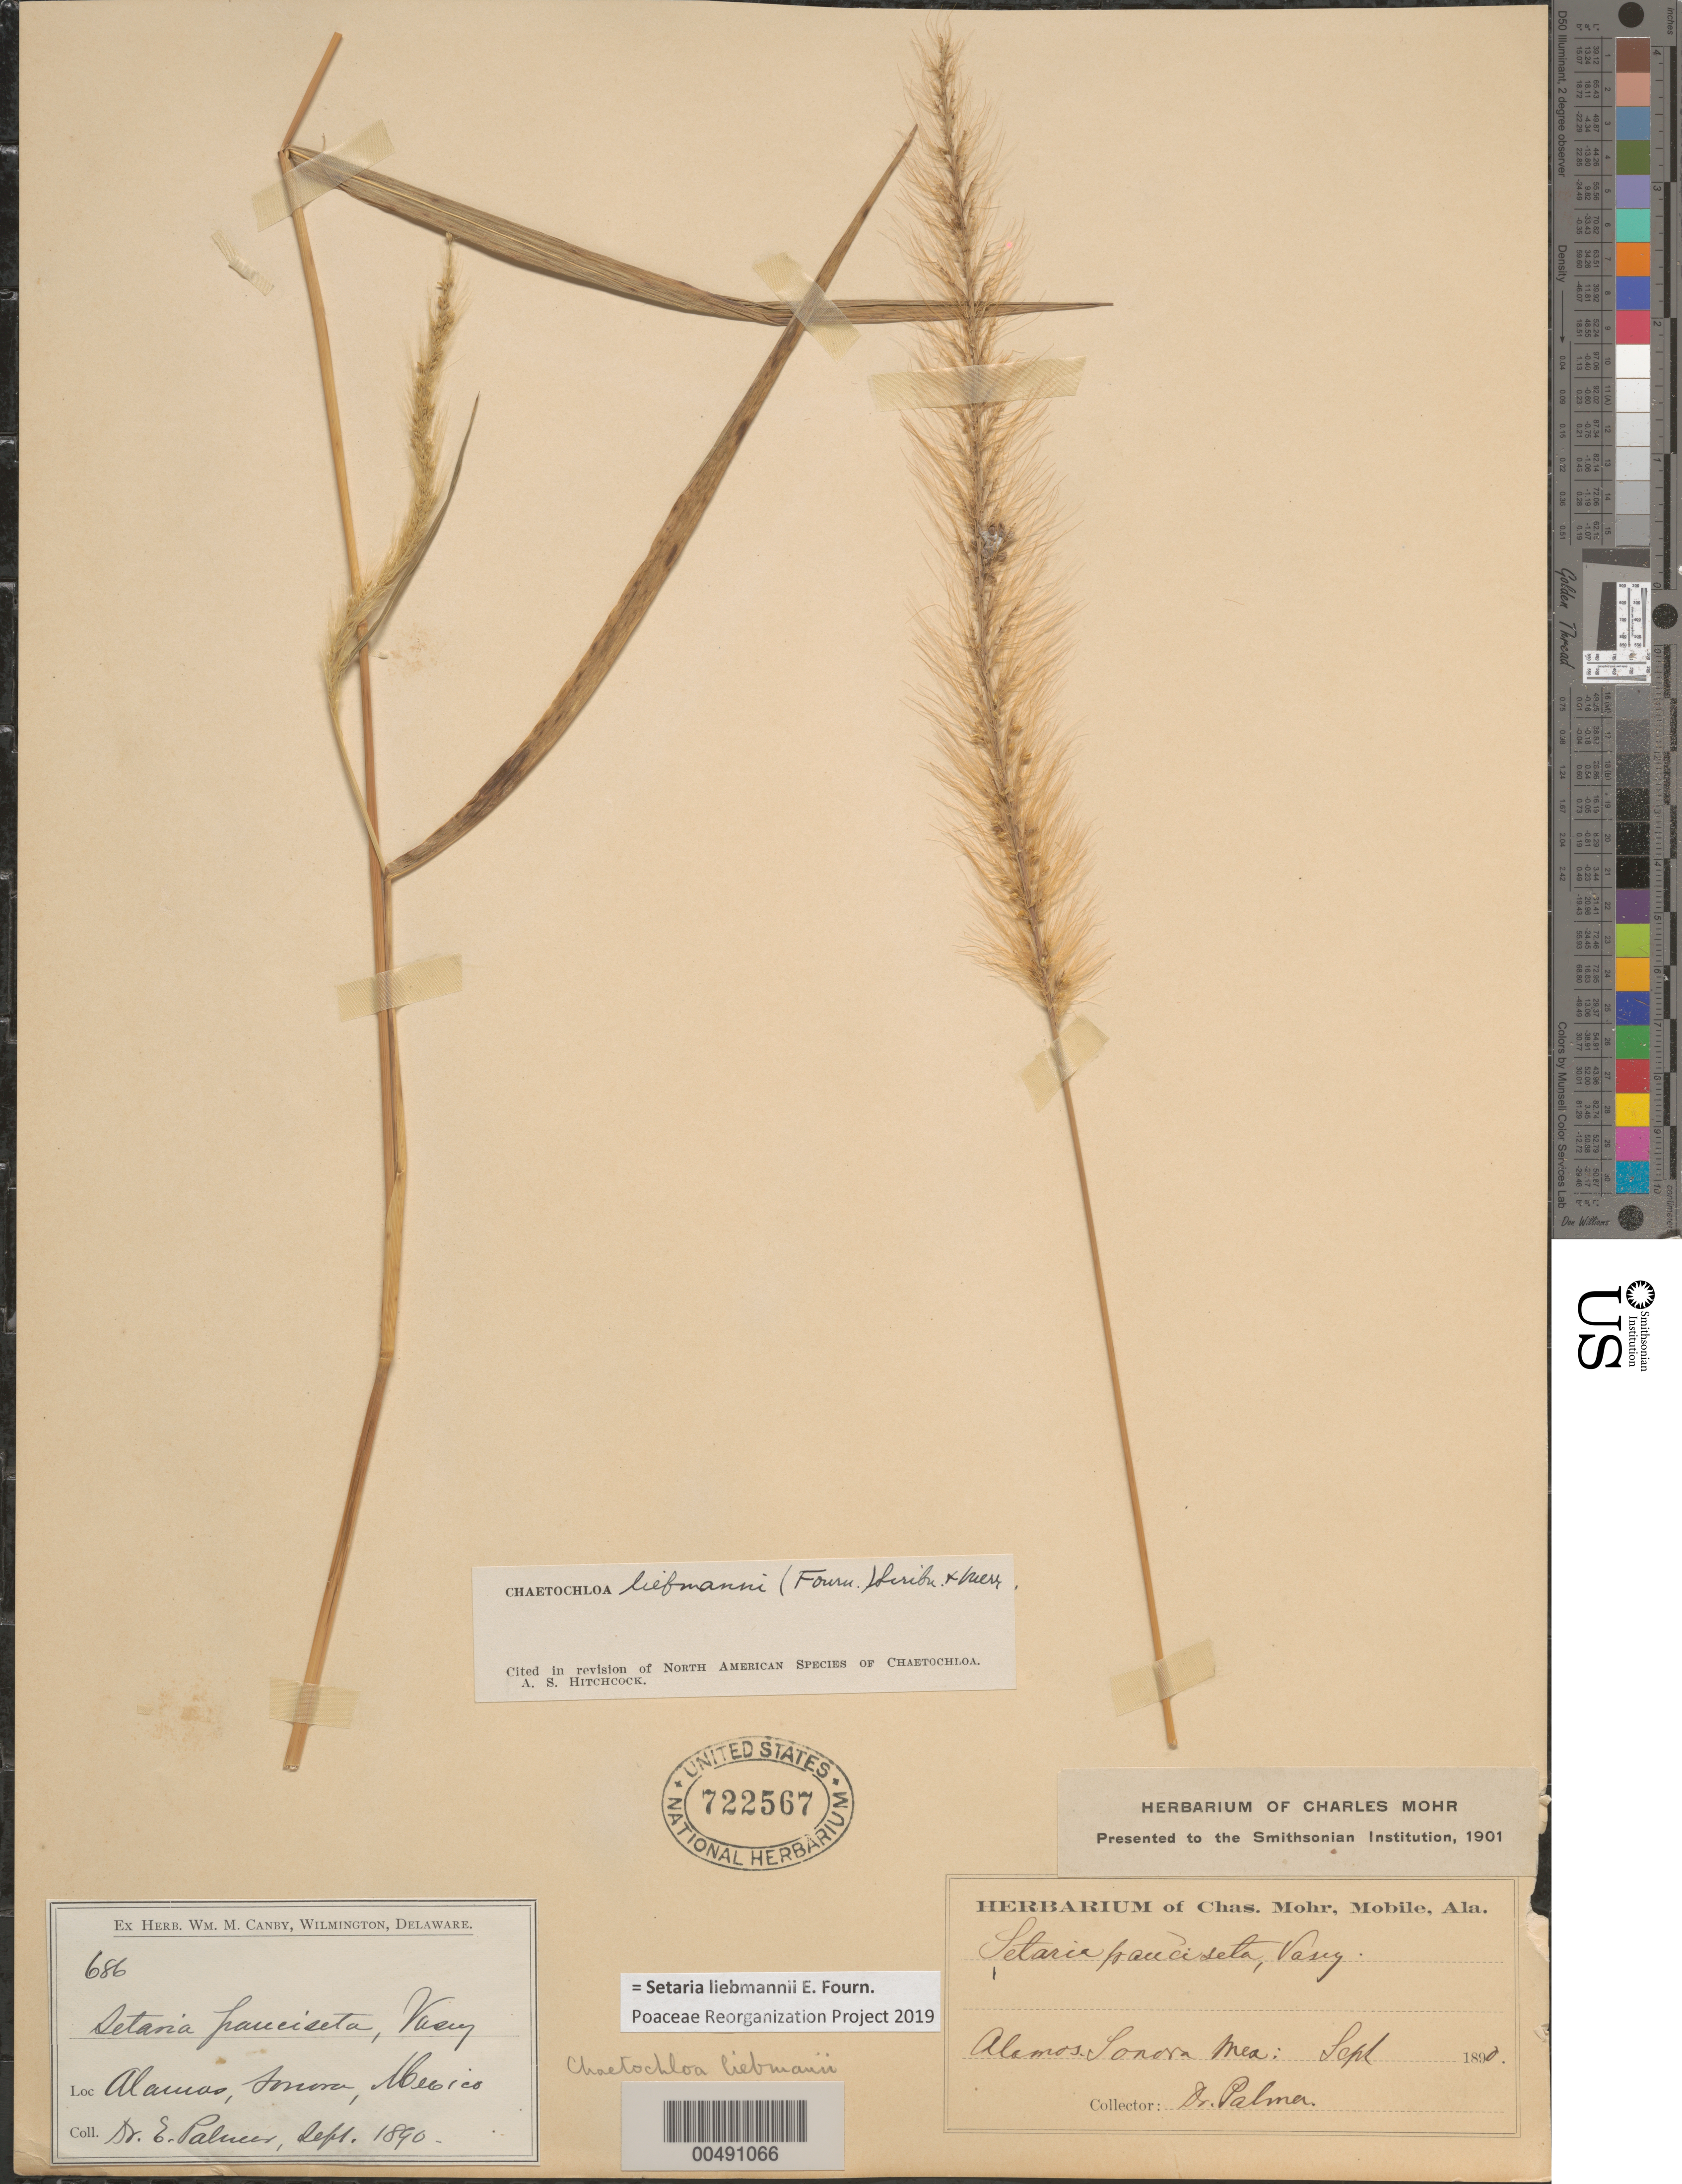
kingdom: Plantae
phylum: Tracheophyta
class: Liliopsida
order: Poales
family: Poaceae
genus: Setaria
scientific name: Setaria liebmannii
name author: E. Fourn.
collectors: E. Palmer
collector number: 686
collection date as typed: Sep 1890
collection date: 1890-09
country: Mexico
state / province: Sonora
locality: Alamos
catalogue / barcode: US 722567